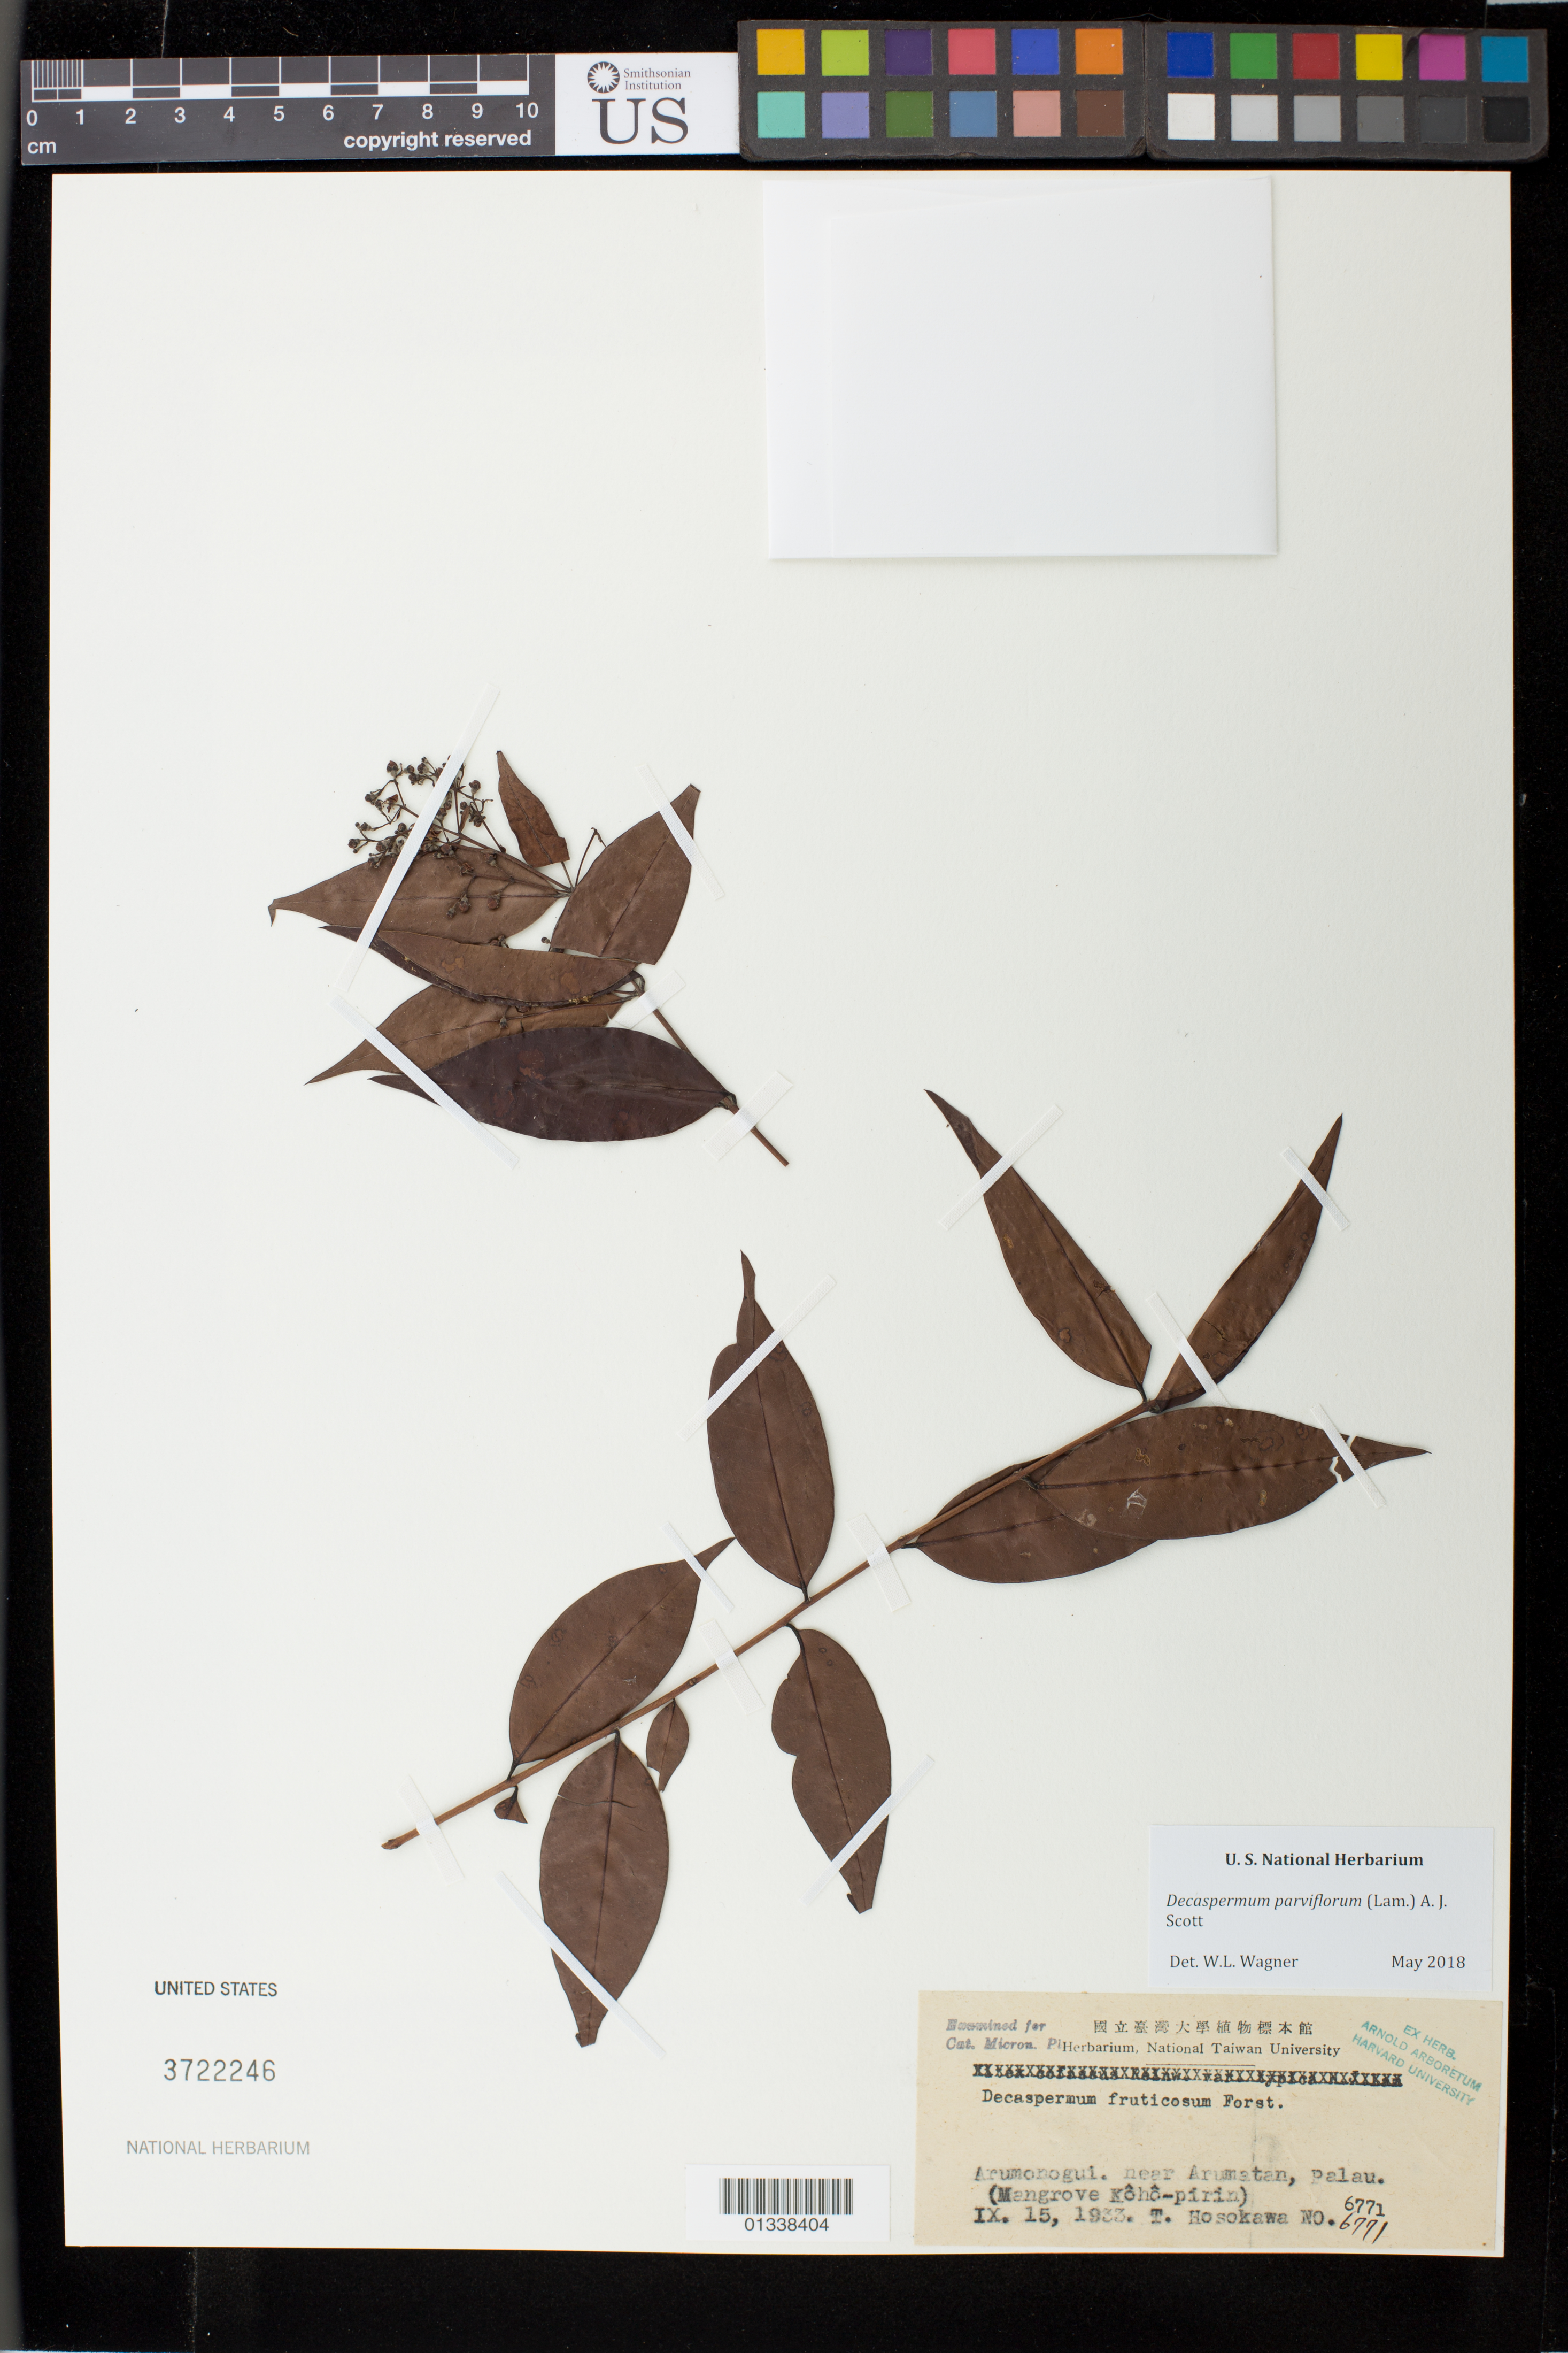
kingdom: Plantae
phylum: Tracheophyta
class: Magnoliopsida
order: Myrtales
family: Myrtaceae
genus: Decaspermum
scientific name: Decaspermum parviflorum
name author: (Lam.) A.J. Scott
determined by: Wagner, W. L., (BOT), Smithsonian Institution - National Museum of Natural History (UNITED STATES)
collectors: T. Hosokawa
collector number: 6771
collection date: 1933-09-15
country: Palau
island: Babeldaob [Babelthuap]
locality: Arumonogui. Near Arumatan, Palau. (Mangrove Kôhô-pirin)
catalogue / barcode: US 3722246